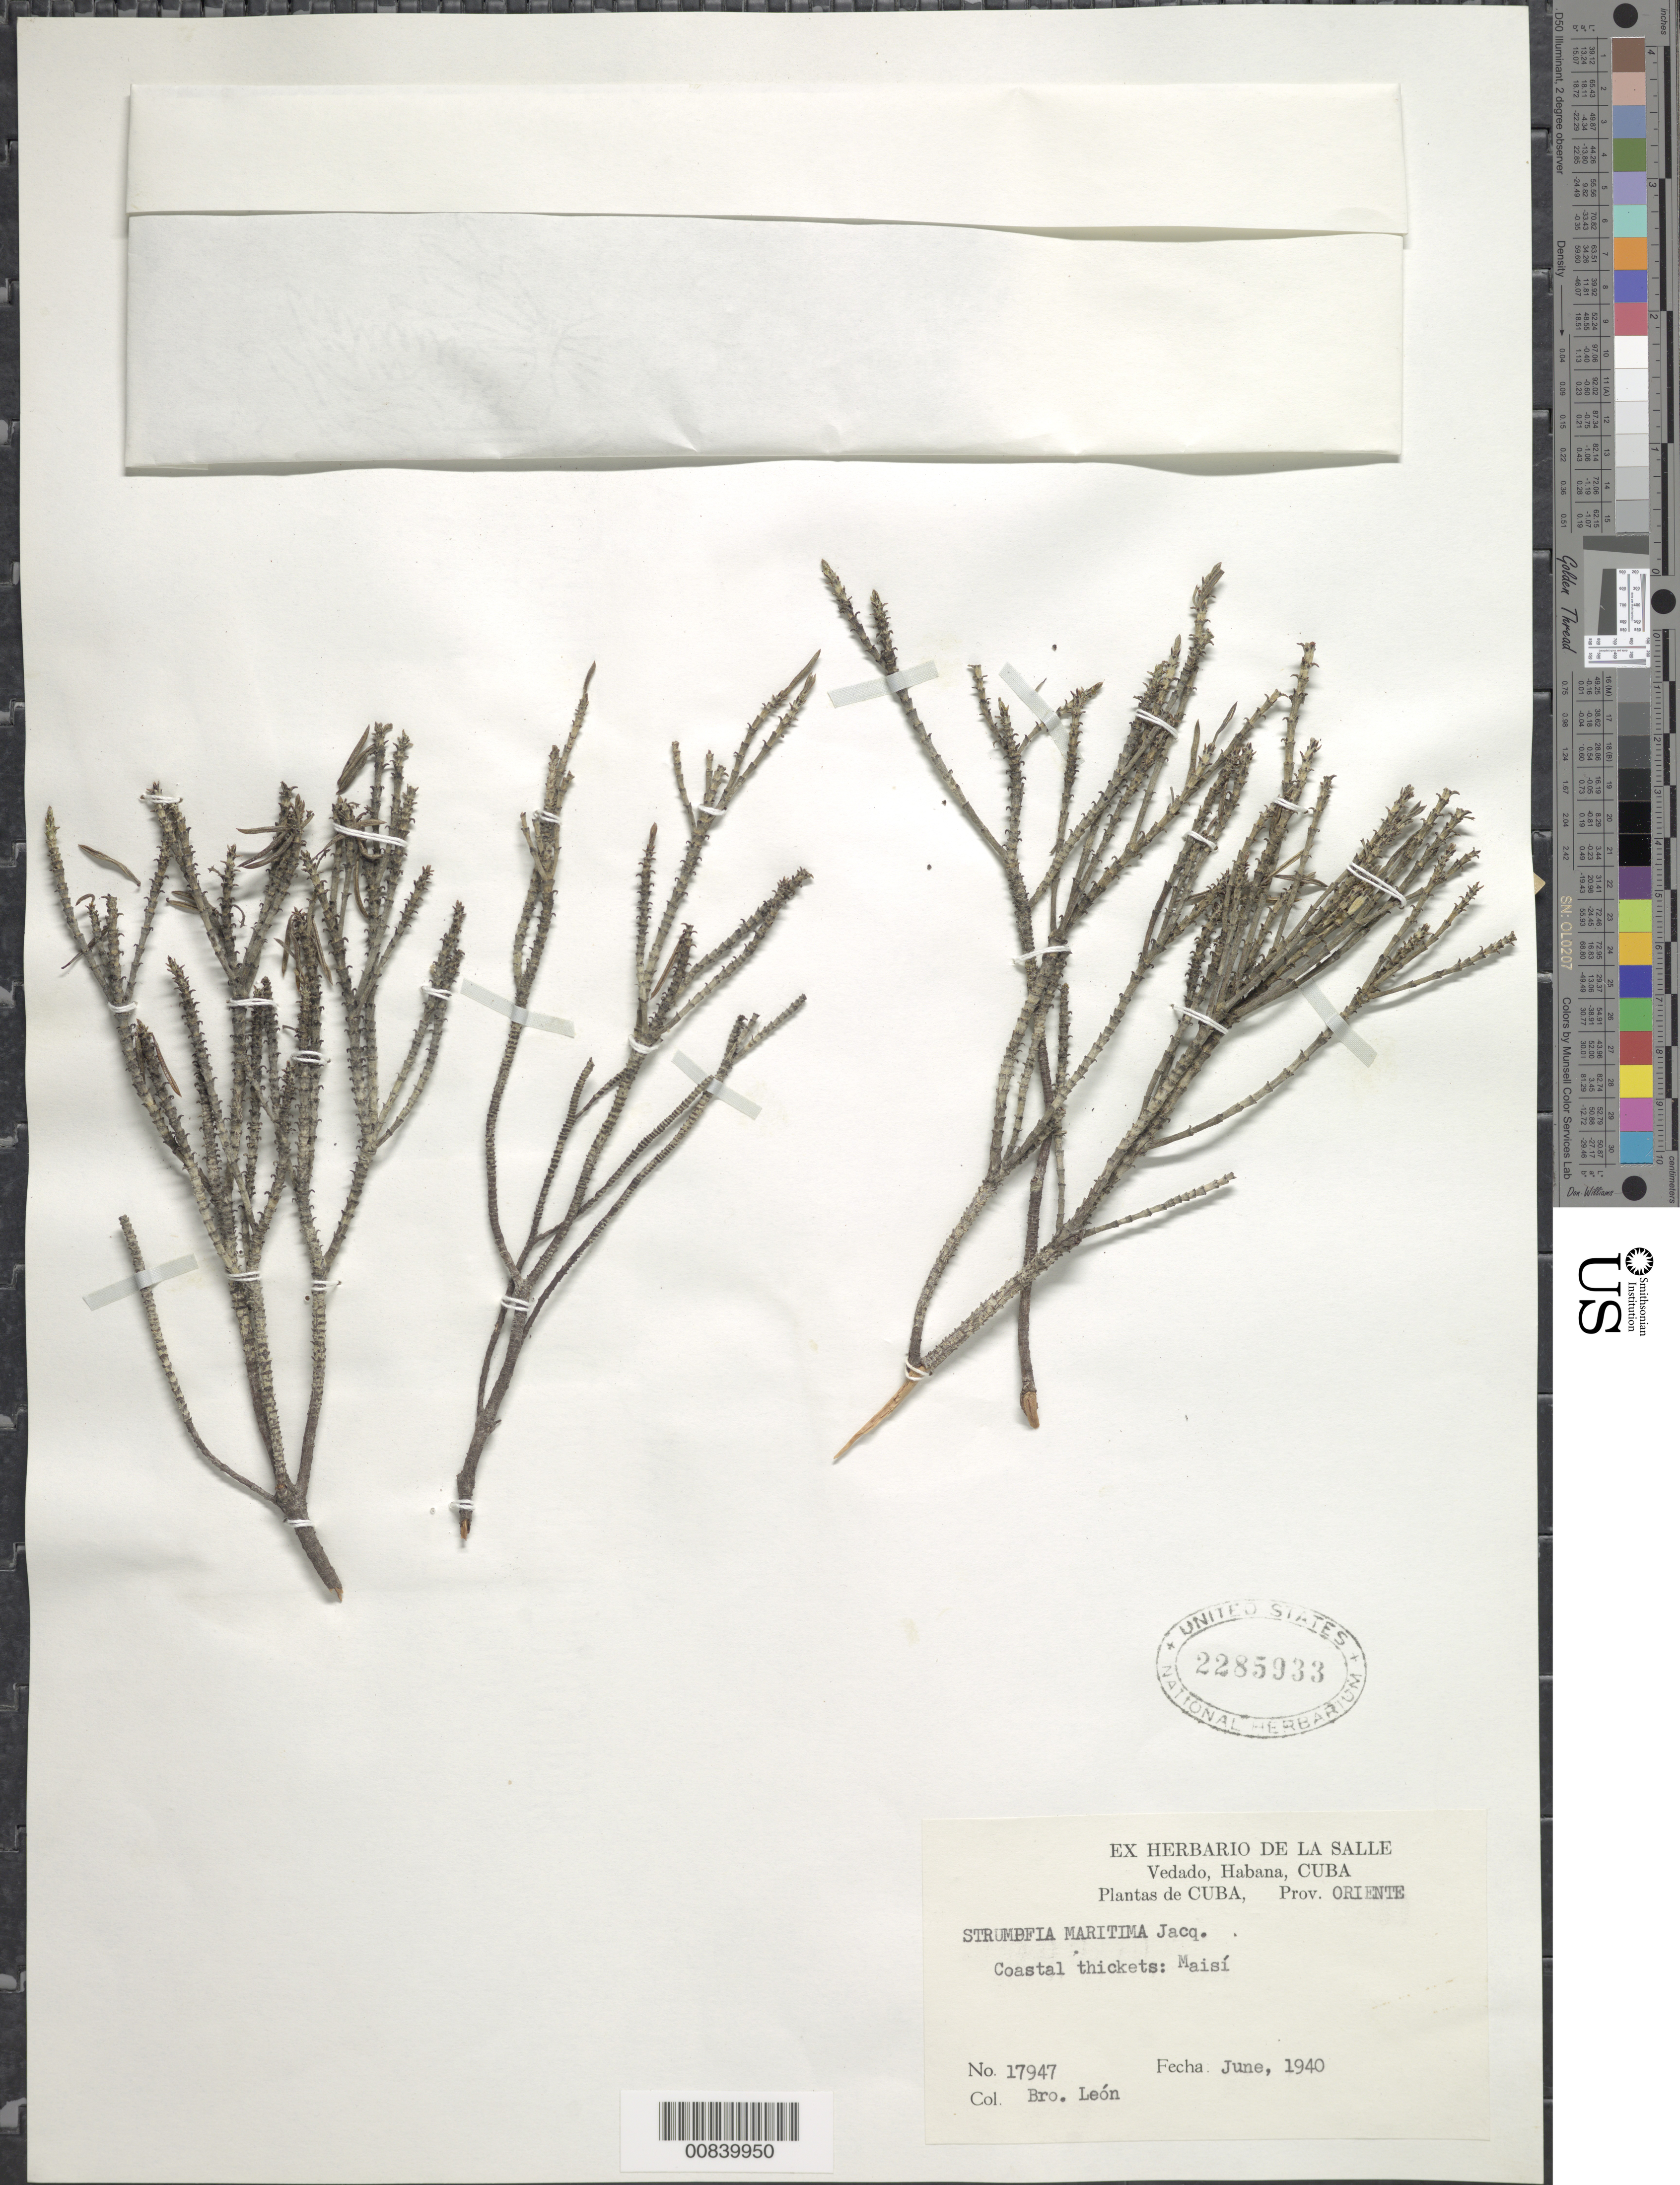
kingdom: Plantae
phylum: Tracheophyta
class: Magnoliopsida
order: Gentianales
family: Rubiaceae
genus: Strumpfia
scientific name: Strumpfia maritima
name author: Jacq.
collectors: Bro. León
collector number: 17947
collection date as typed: Jun 1940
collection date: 1940-06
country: Cuba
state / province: Oriente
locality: Maisí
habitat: Coastal thickets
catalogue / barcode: US 2285933